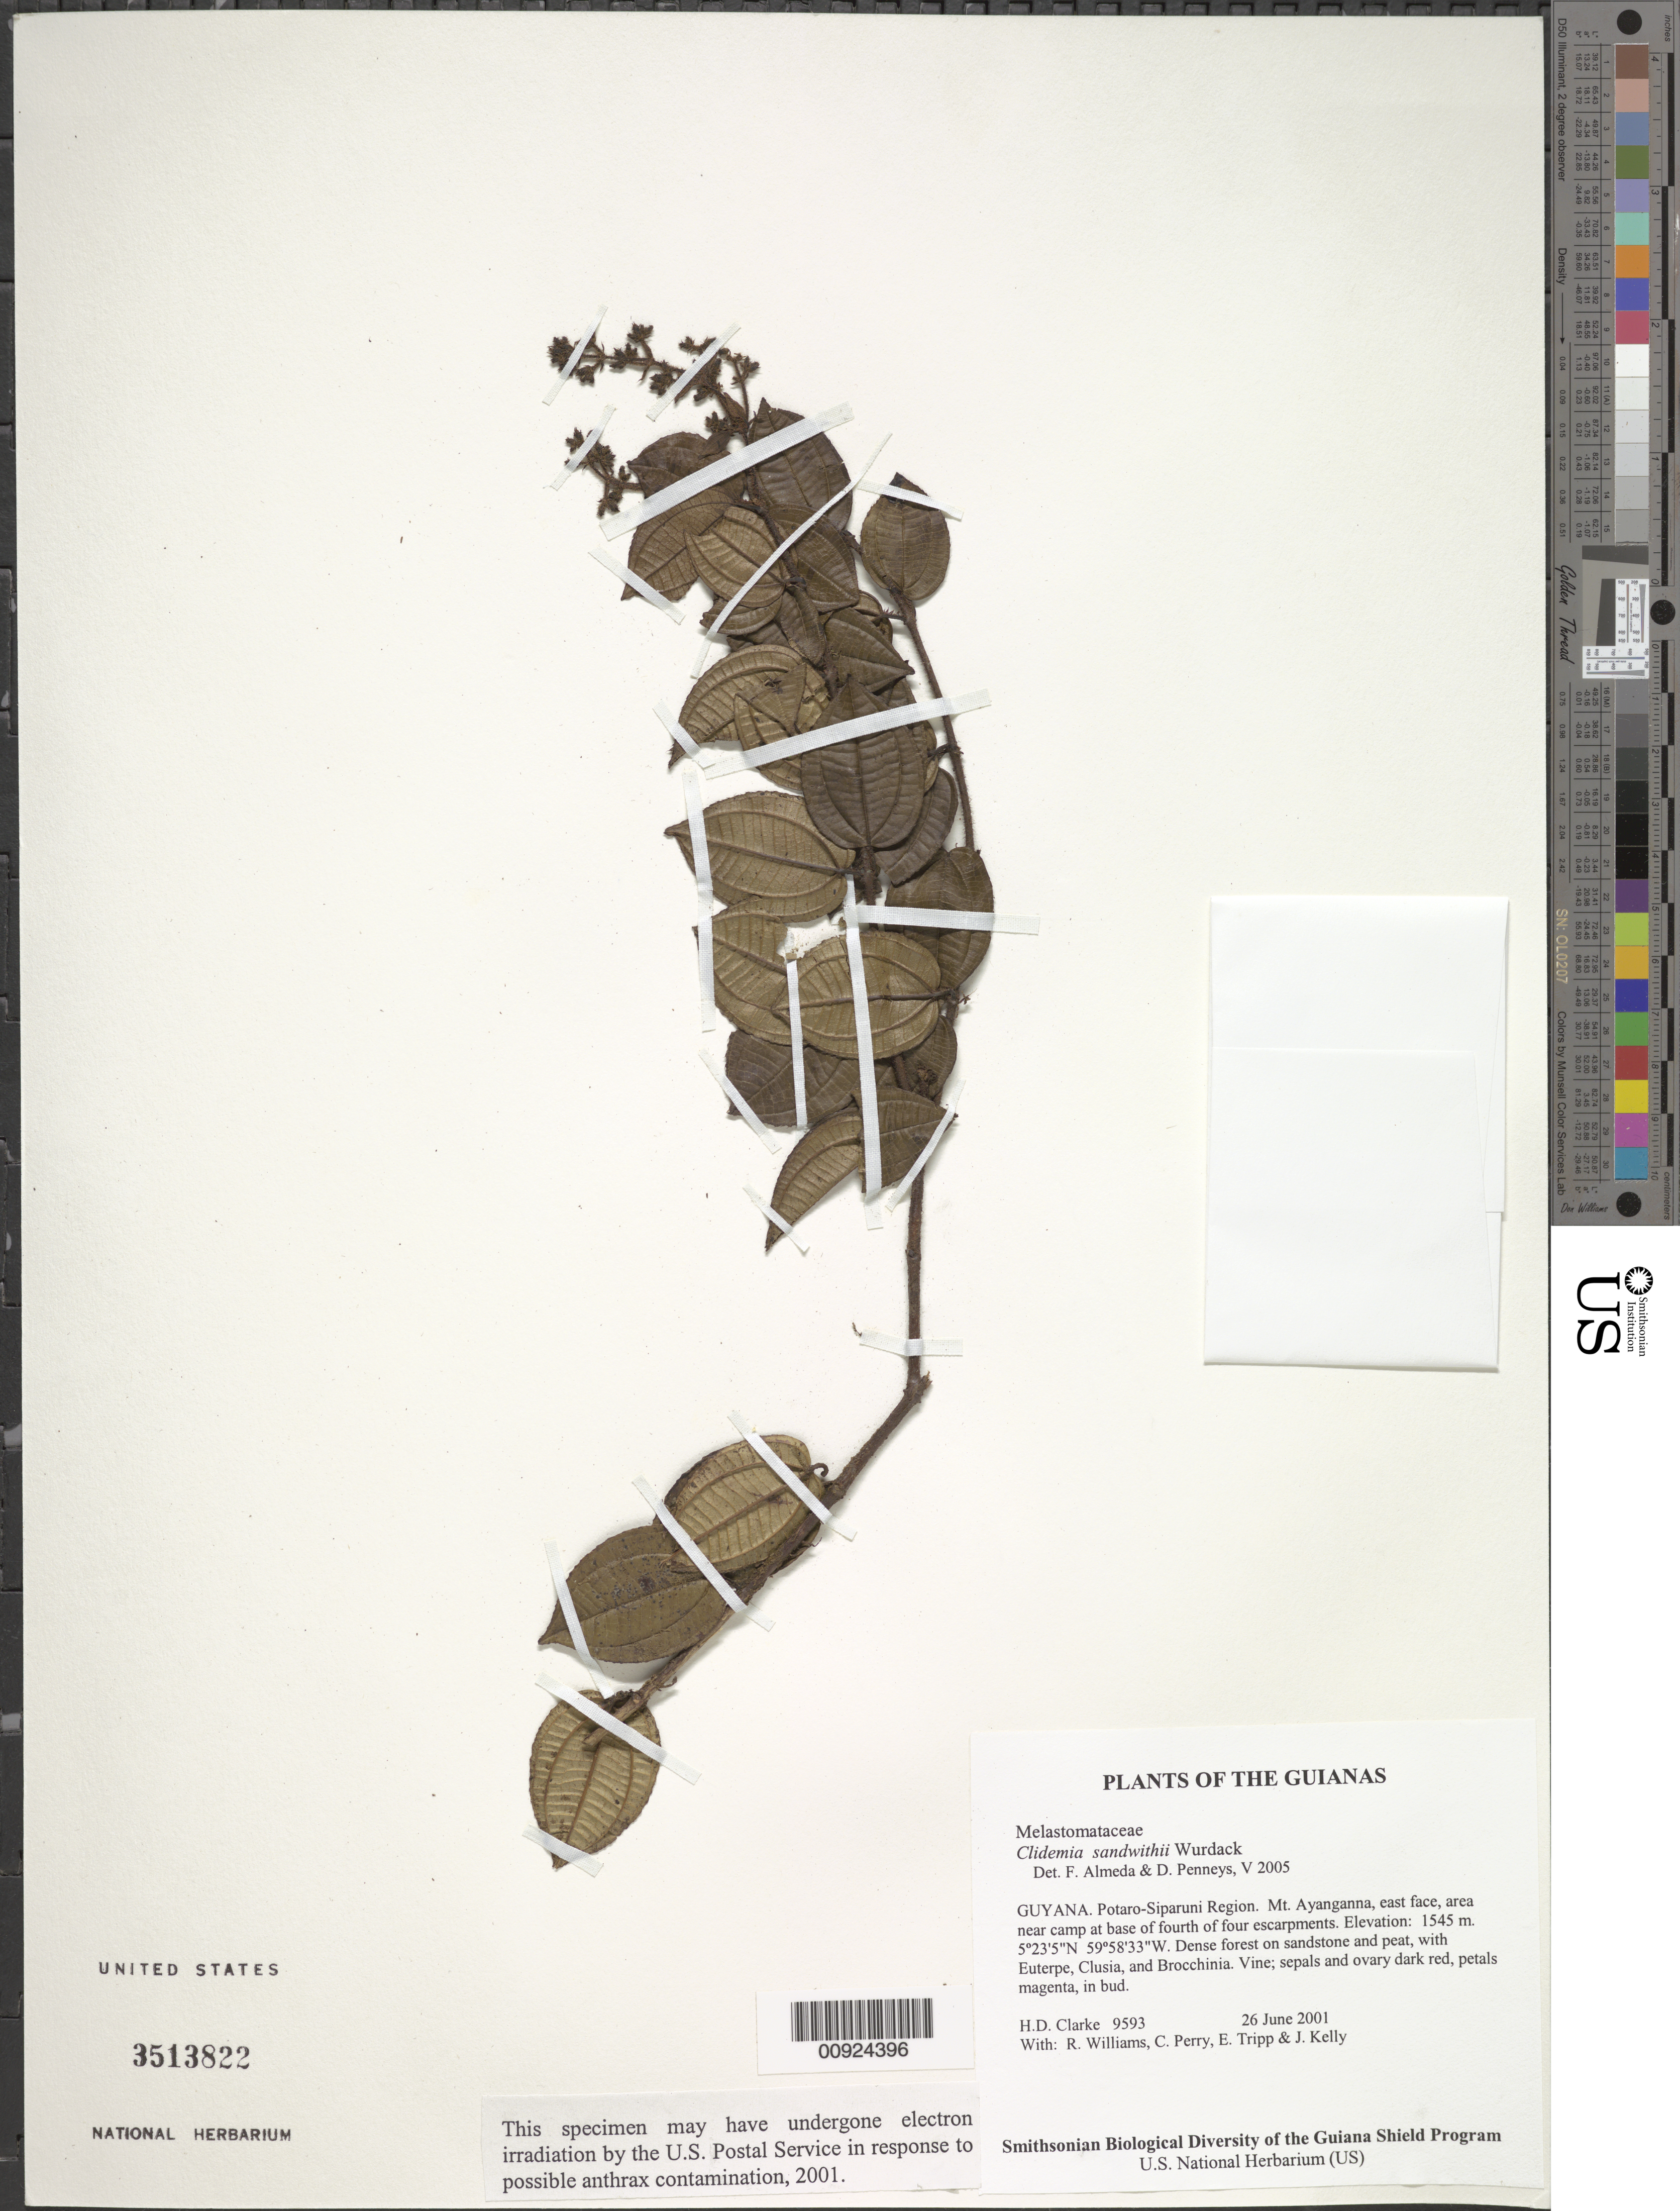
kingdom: Plantae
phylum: Tracheophyta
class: Magnoliopsida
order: Myrtales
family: Melastomataceae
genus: Clidemia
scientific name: Clidemia sandwithii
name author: Wurdack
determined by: Almeda, F.; Penneys, D. S.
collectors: H. D. Clarke, R. Williams, C. Perry, E. Tripp & J. Kelly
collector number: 9593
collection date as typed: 26 June 2001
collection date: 2001-06-26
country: Guyana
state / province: Potaro-Siparuni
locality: Mt. Ayanganna, east face, area near camp at base of fourth of four escarpments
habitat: Dense forest on sandstone and peat, with Euterpe, Clusia, and Brocchinia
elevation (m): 1545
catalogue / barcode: US 3513822